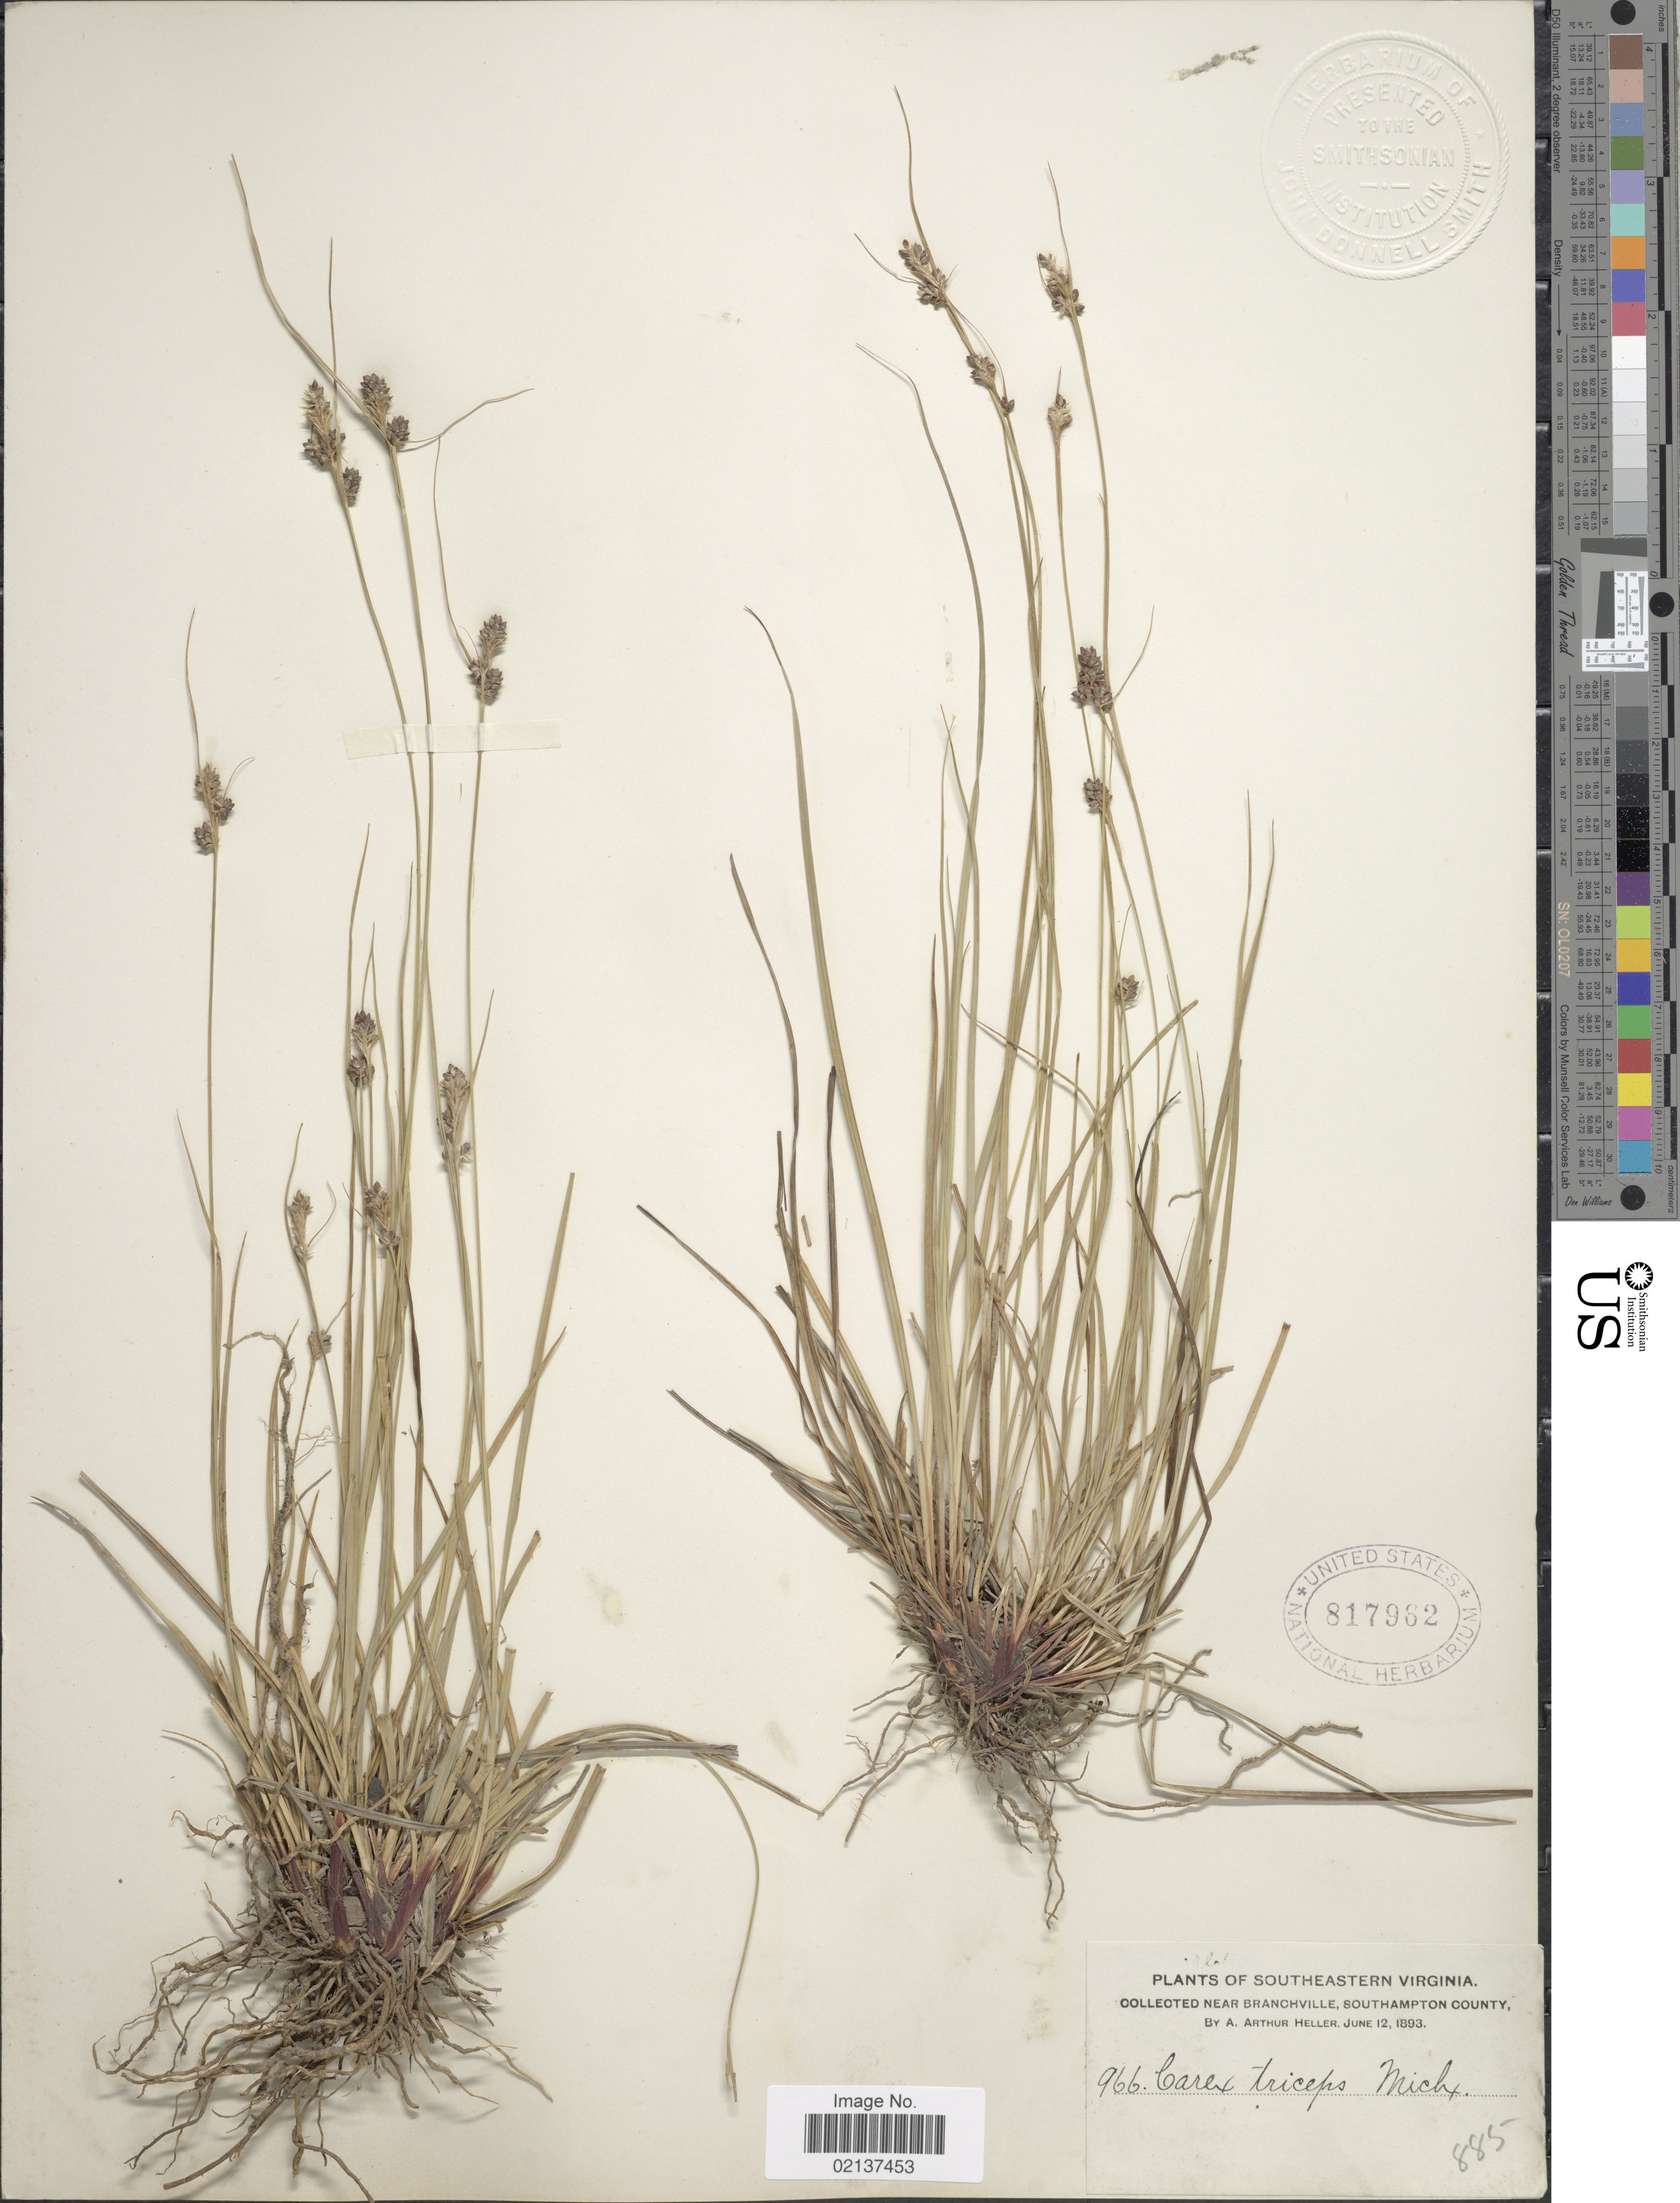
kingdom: Plantae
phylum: Tracheophyta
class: Liliopsida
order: Poales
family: Cyperaceae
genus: Carex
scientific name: Carex hirsutella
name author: Mack.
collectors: A. A. Heller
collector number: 885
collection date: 1893-06-12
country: United States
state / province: Virginia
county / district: Southampton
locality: Southeastern Virginia, near Branchville, Southampton County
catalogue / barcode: US 817962